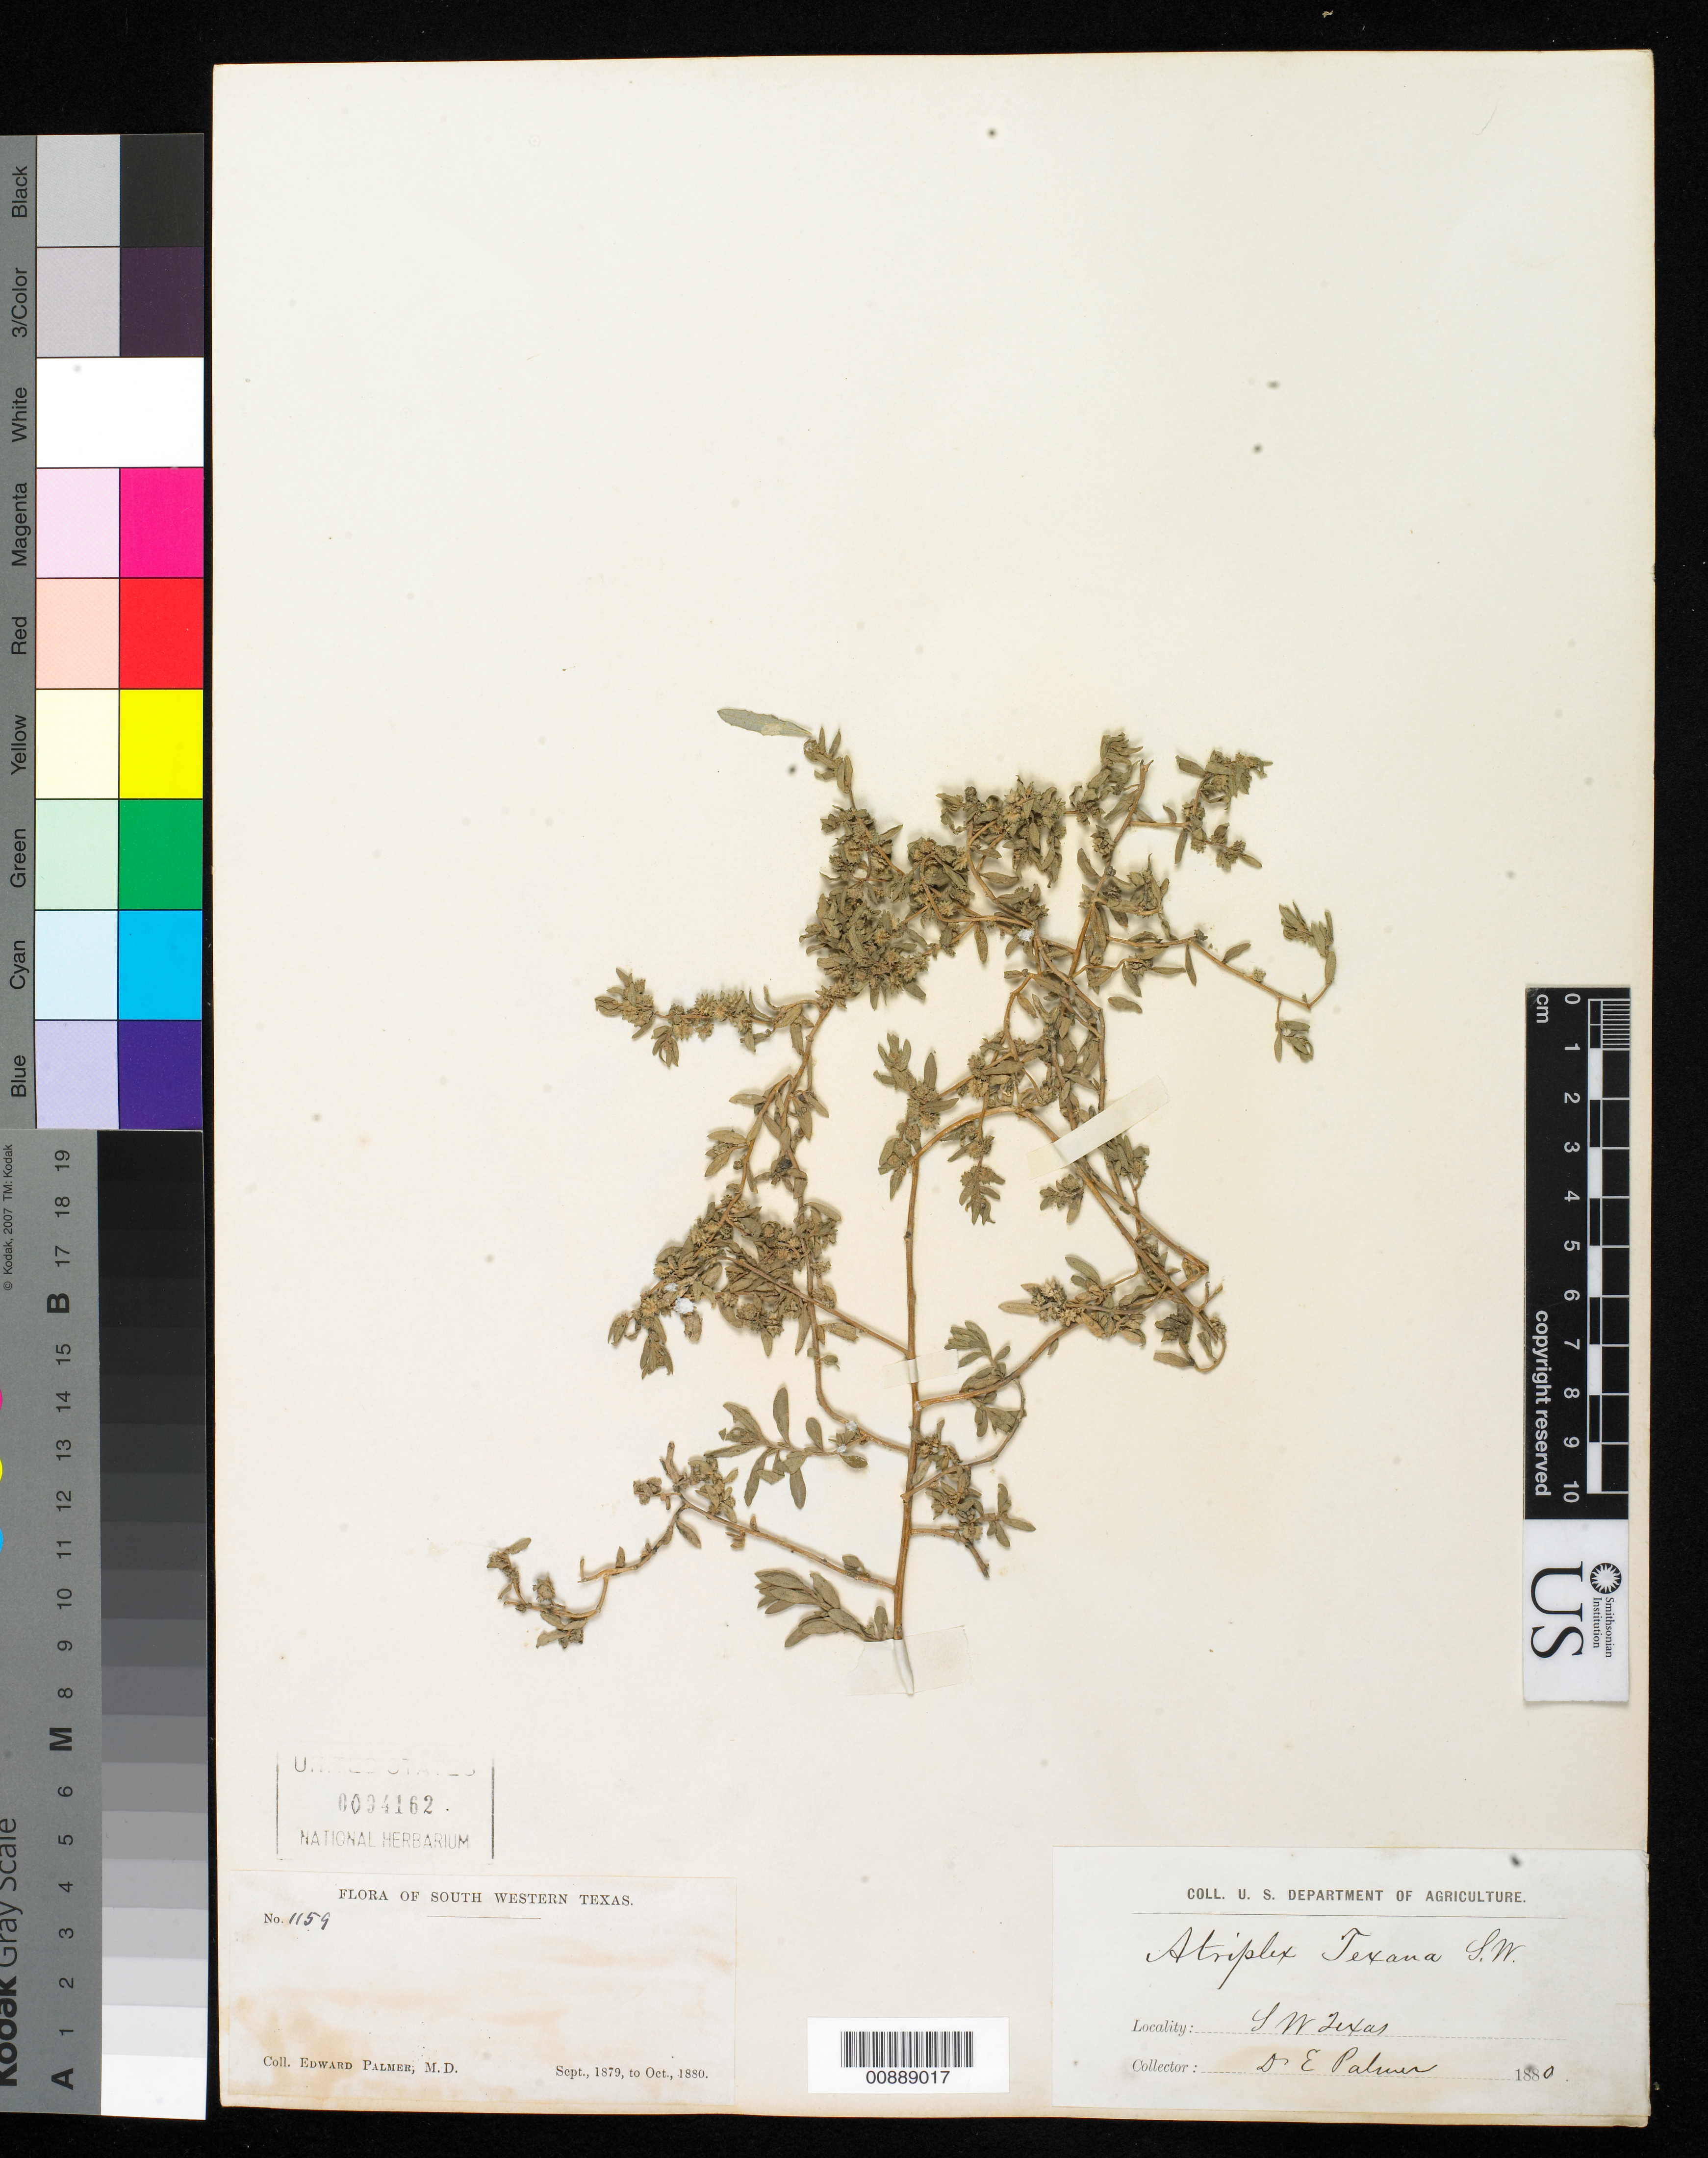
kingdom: Plantae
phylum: Tracheophyta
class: Magnoliopsida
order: Caryophyllales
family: Amaranthaceae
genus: Atriplex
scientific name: Atriplex texana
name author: S. Watson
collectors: E. Palmer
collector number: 1159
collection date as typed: Sep 1879 to -- Oct 1880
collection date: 1879-09/1880-10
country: United States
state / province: Texas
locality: SW Texas.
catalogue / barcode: US 94162